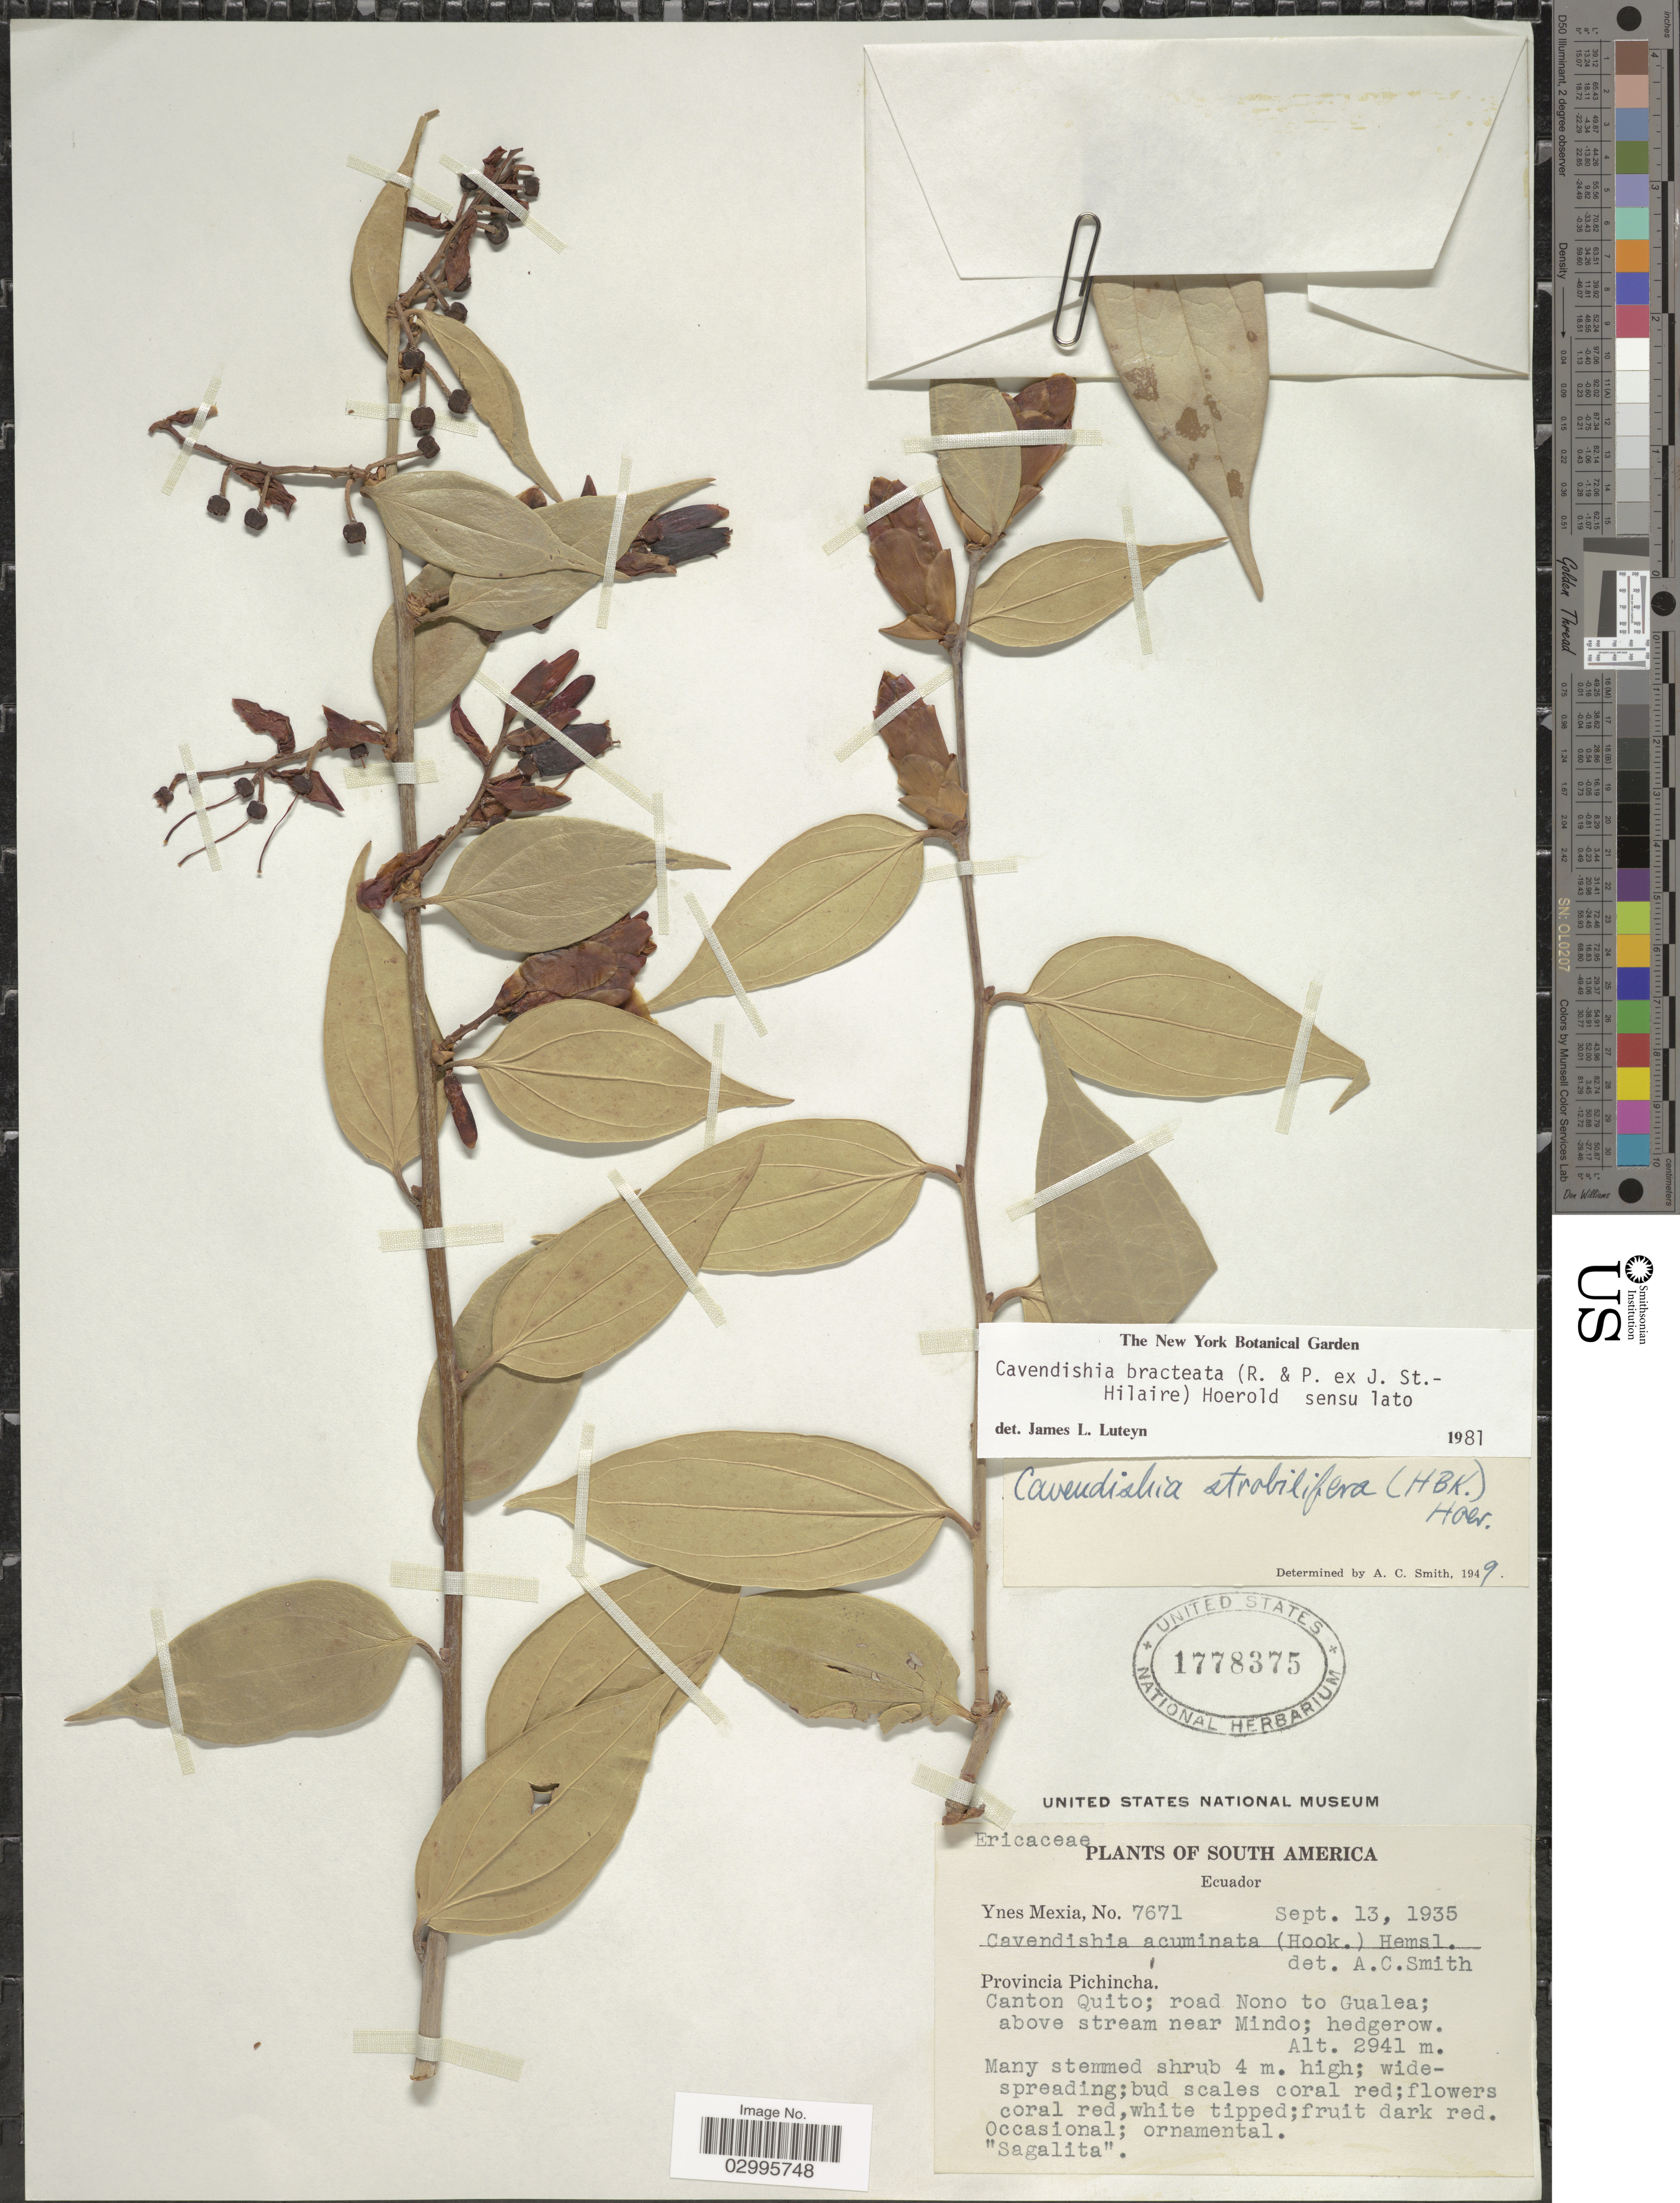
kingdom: Plantae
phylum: Tracheophyta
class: Magnoliopsida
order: Ericales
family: Ericaceae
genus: Cavendishia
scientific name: Cavendishia bracteata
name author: (Ruiz & Pav. ex J. St.-Hil.) Hoerold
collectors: Y. Mexia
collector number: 7671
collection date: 1935-09-13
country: Ecuador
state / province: Pichincha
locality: Canton Quito; road Nono to Gualea; above stream near Mindo.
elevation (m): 2941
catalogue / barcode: US 1778375